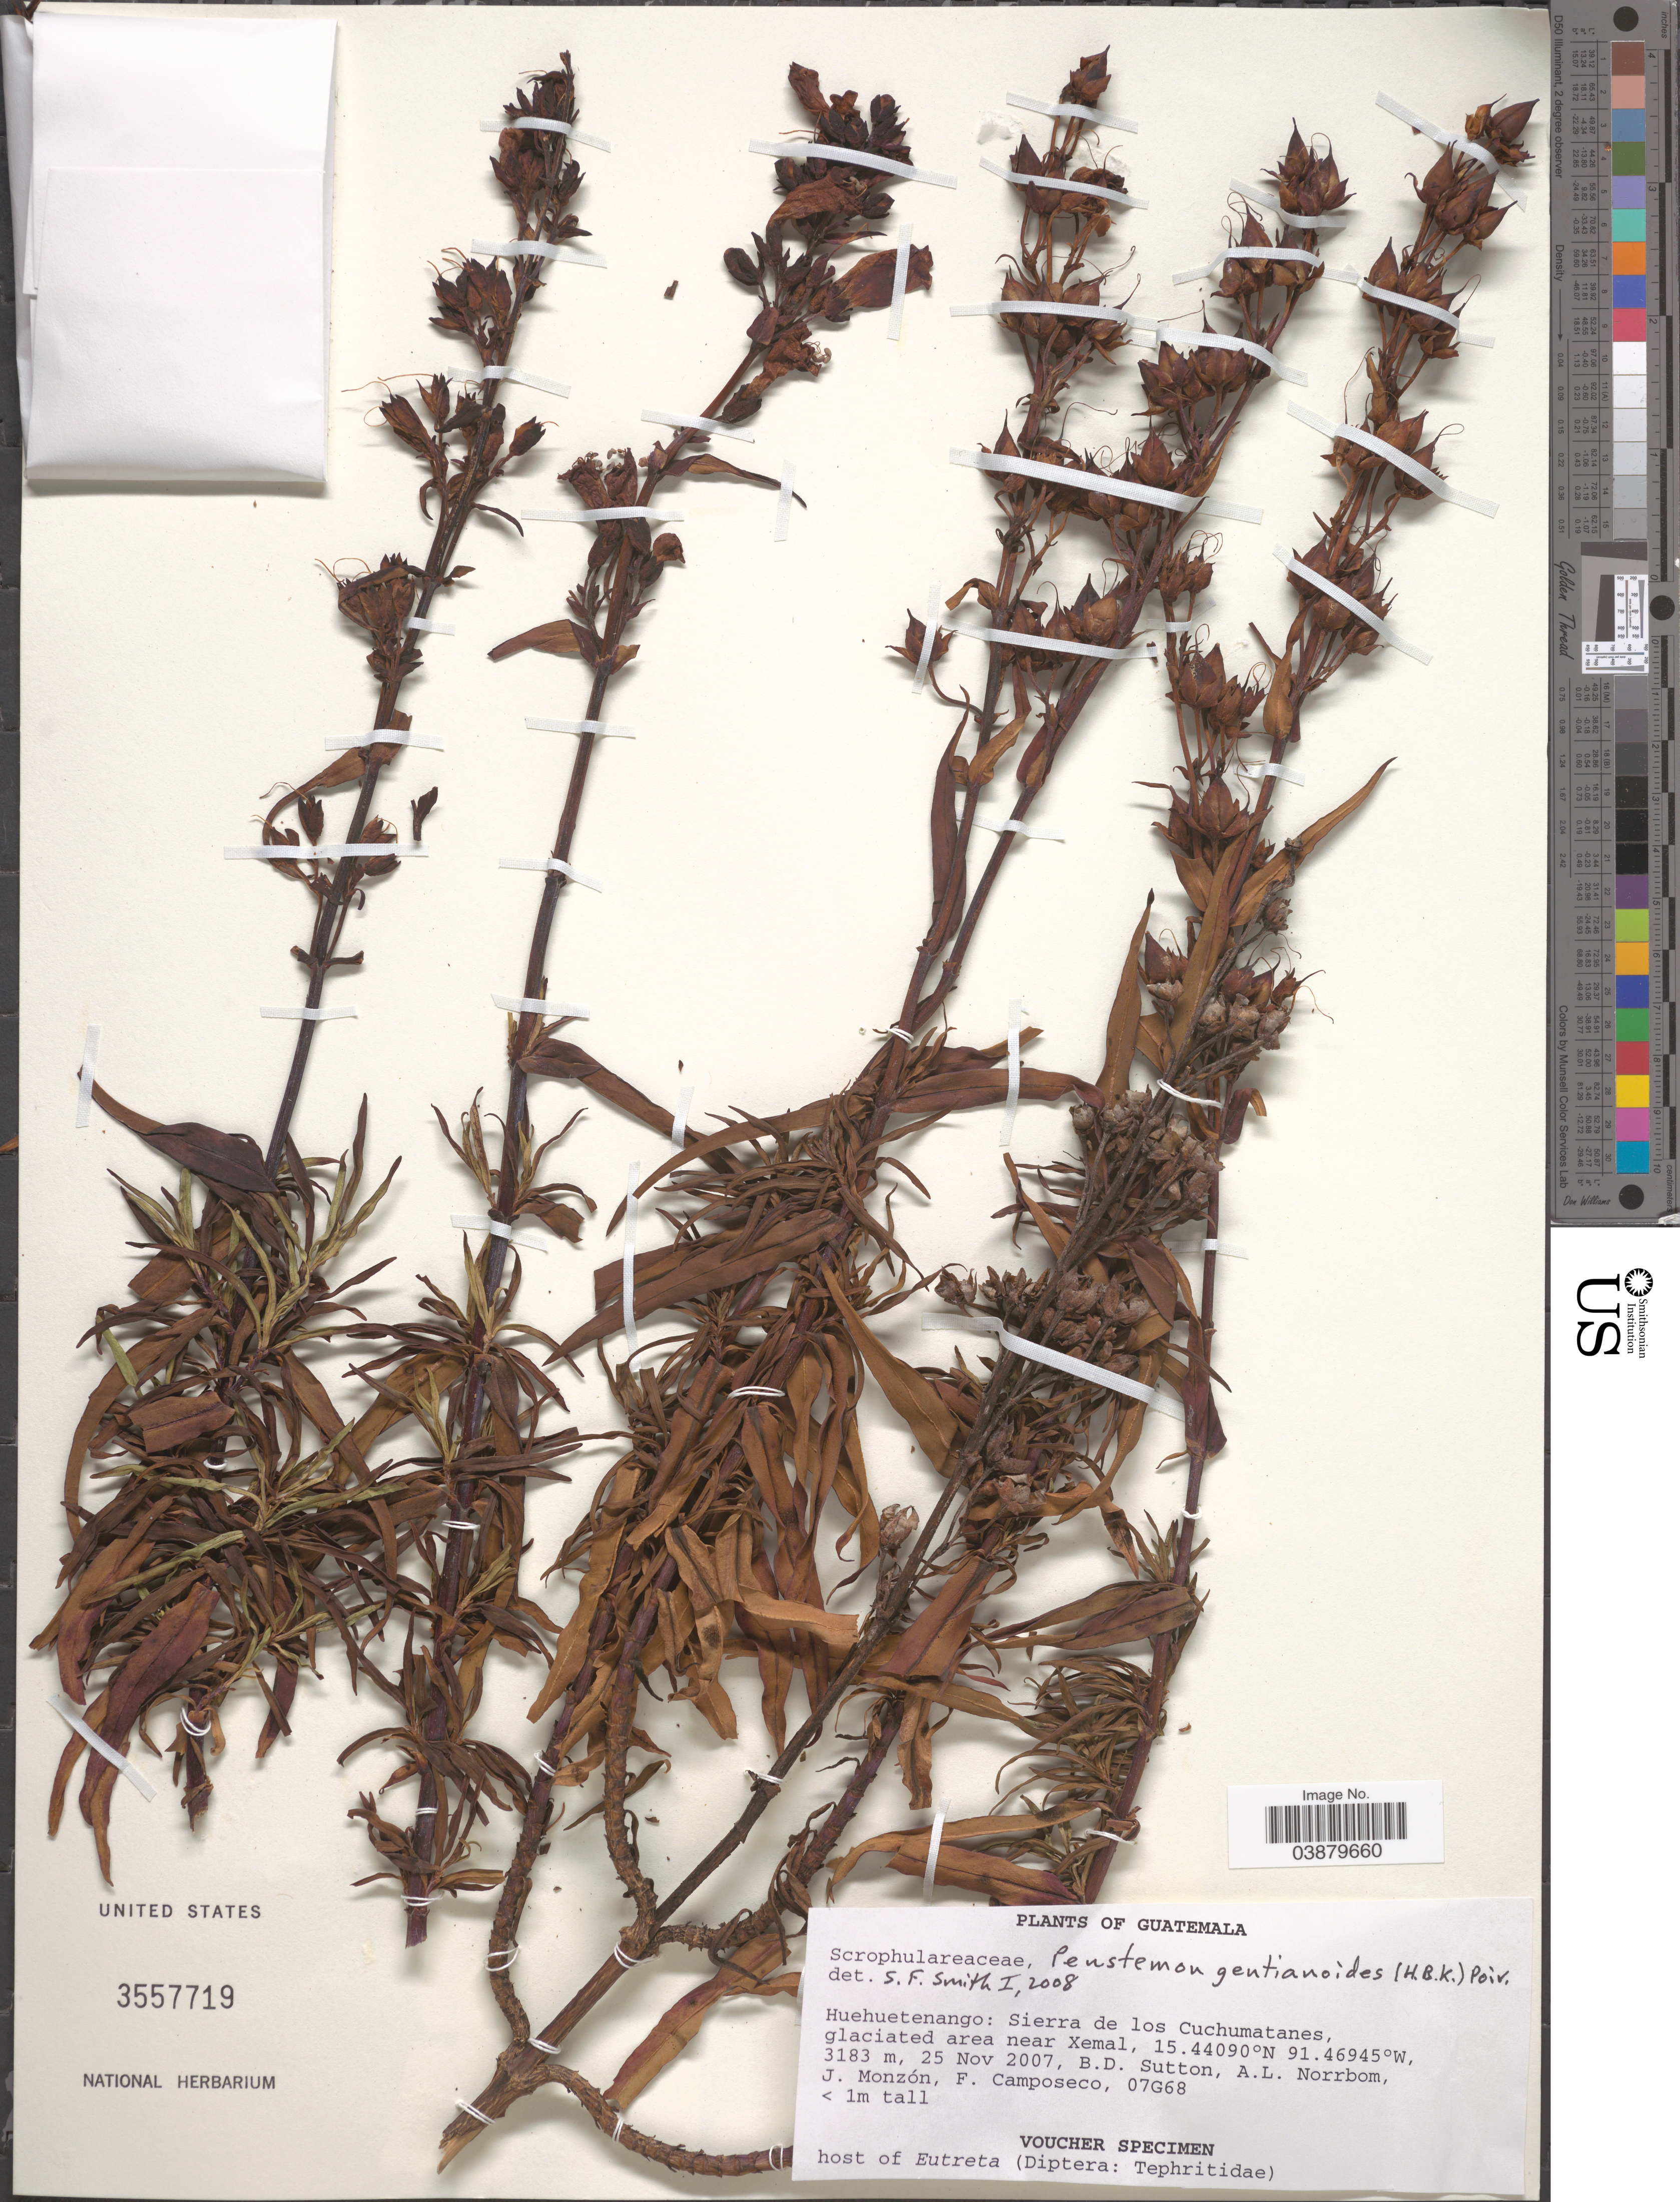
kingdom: Plantae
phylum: Tracheophyta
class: Magnoliopsida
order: Lamiales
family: Plantaginaceae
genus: Penstemon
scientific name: Penstemon gentianoides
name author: (Kunth) Poir.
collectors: B. Sutton, A. L. Norrbom, J. Monzon & F. Camposeco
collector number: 07G68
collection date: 2007-11-25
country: Guatemala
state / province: Huehuetenango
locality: Sierra de los Cuchumatanes, glaciated area near Xemal.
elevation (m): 3183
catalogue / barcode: US 3557719